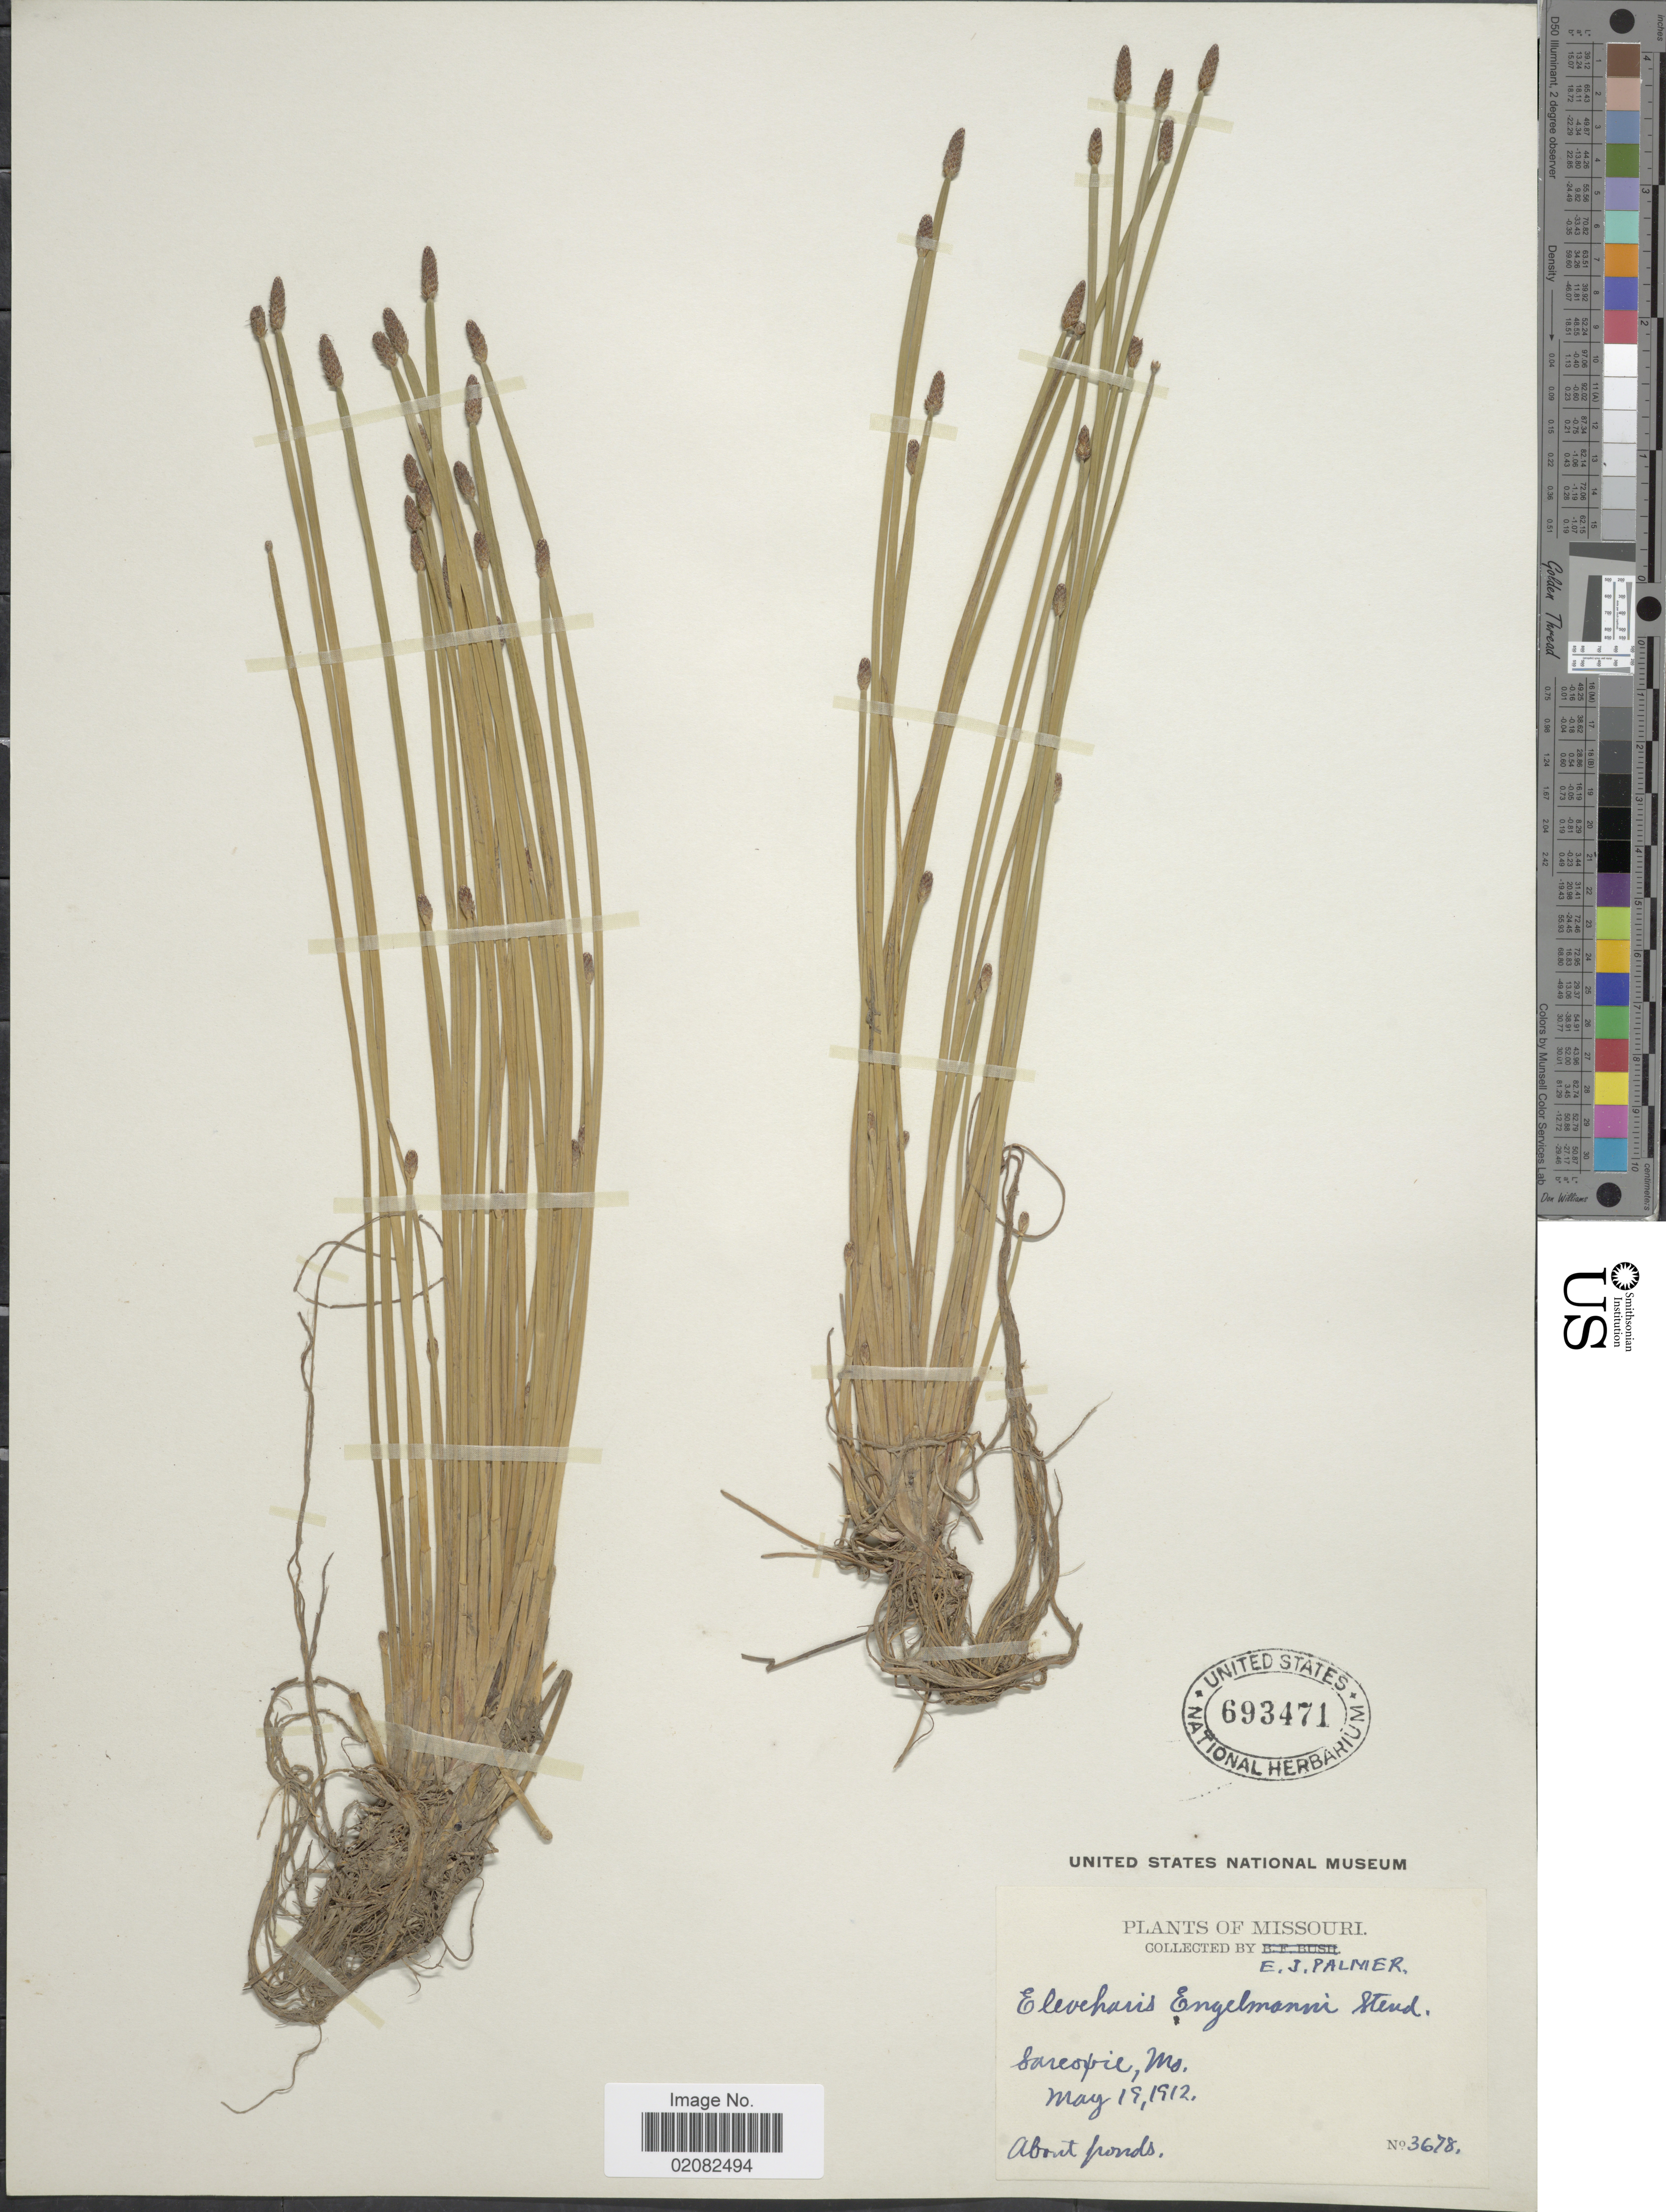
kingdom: Plantae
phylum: Tracheophyta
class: Liliopsida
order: Poales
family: Cyperaceae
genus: Eleocharis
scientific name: Eleocharis engelmannii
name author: Steud.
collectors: E. J. Palmer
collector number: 3678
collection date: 1912-05-19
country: United States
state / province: Missouri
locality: Sarcoxie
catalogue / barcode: US 693471